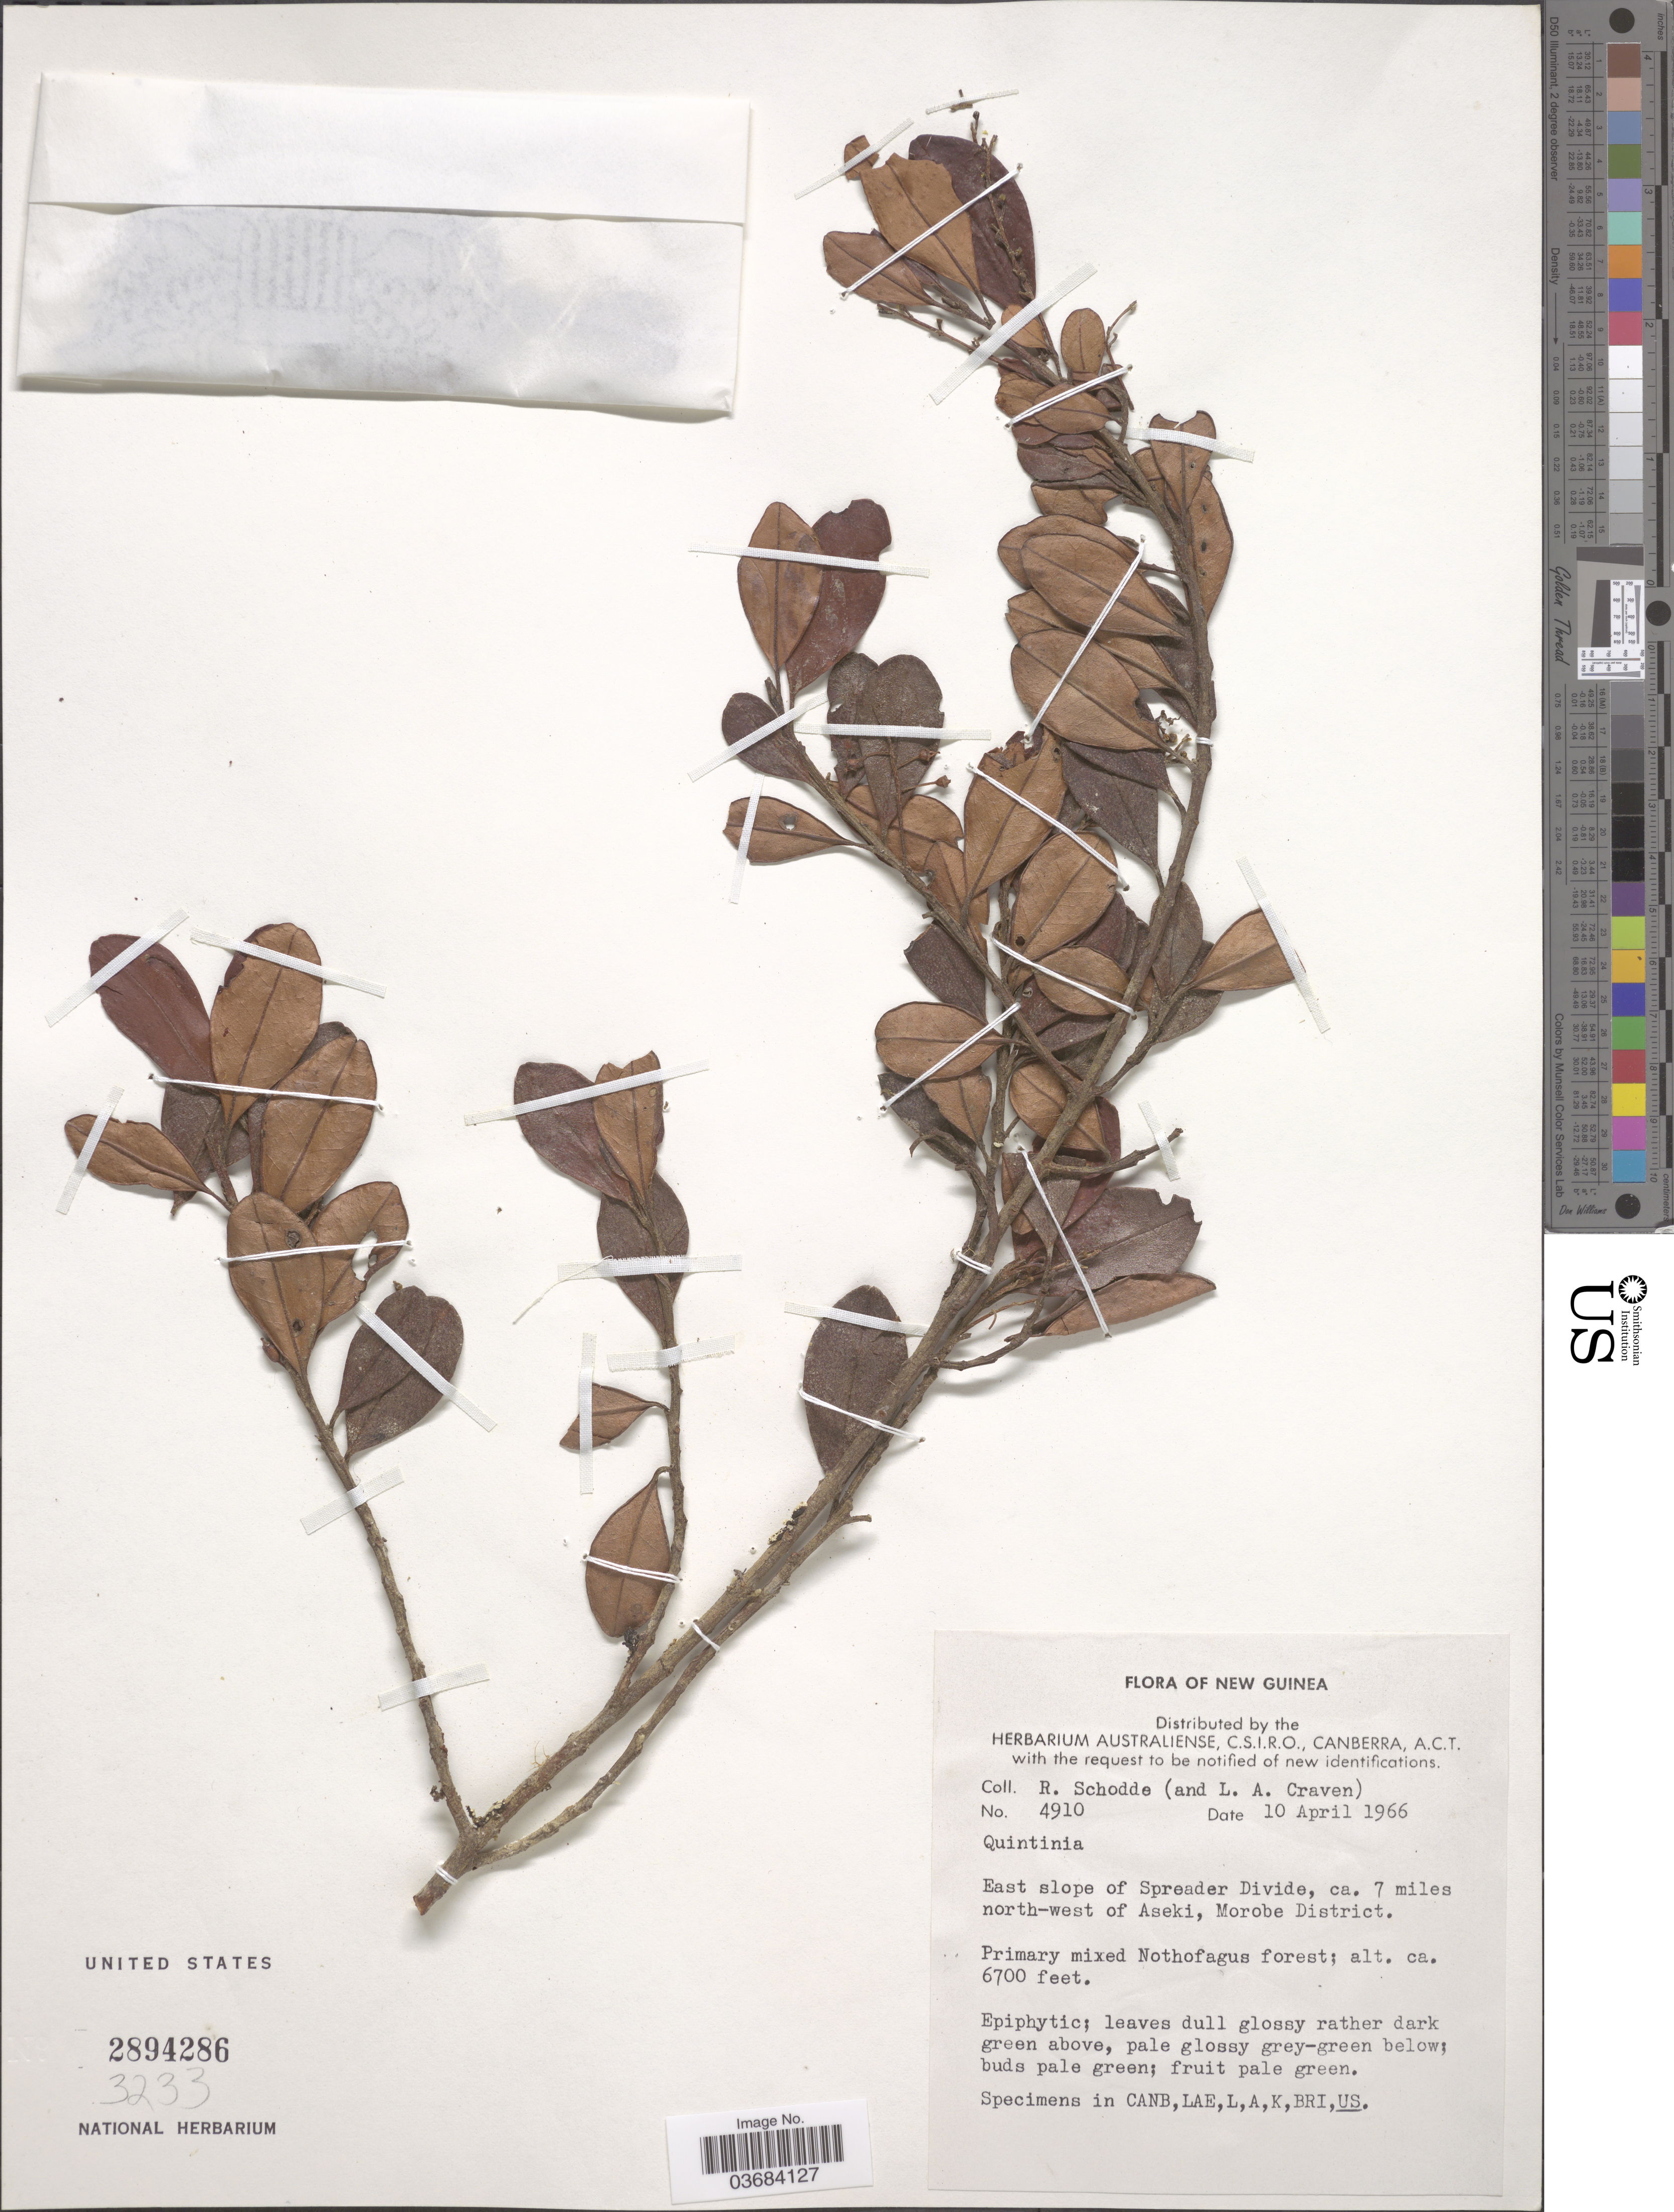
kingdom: Plantae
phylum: Tracheophyta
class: Magnoliopsida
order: Paracryphiales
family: Paracryphiaceae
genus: Quintinia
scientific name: Quintinia sp.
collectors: R. Schodde & L. A. Craven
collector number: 4910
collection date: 1966-04-10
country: Papua New Guinea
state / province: Morobe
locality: New Guinea. East slope of Spreader Divide, ca. 7 miles north-west of Aseki, Morobe District.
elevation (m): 2042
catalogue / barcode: US 2894286